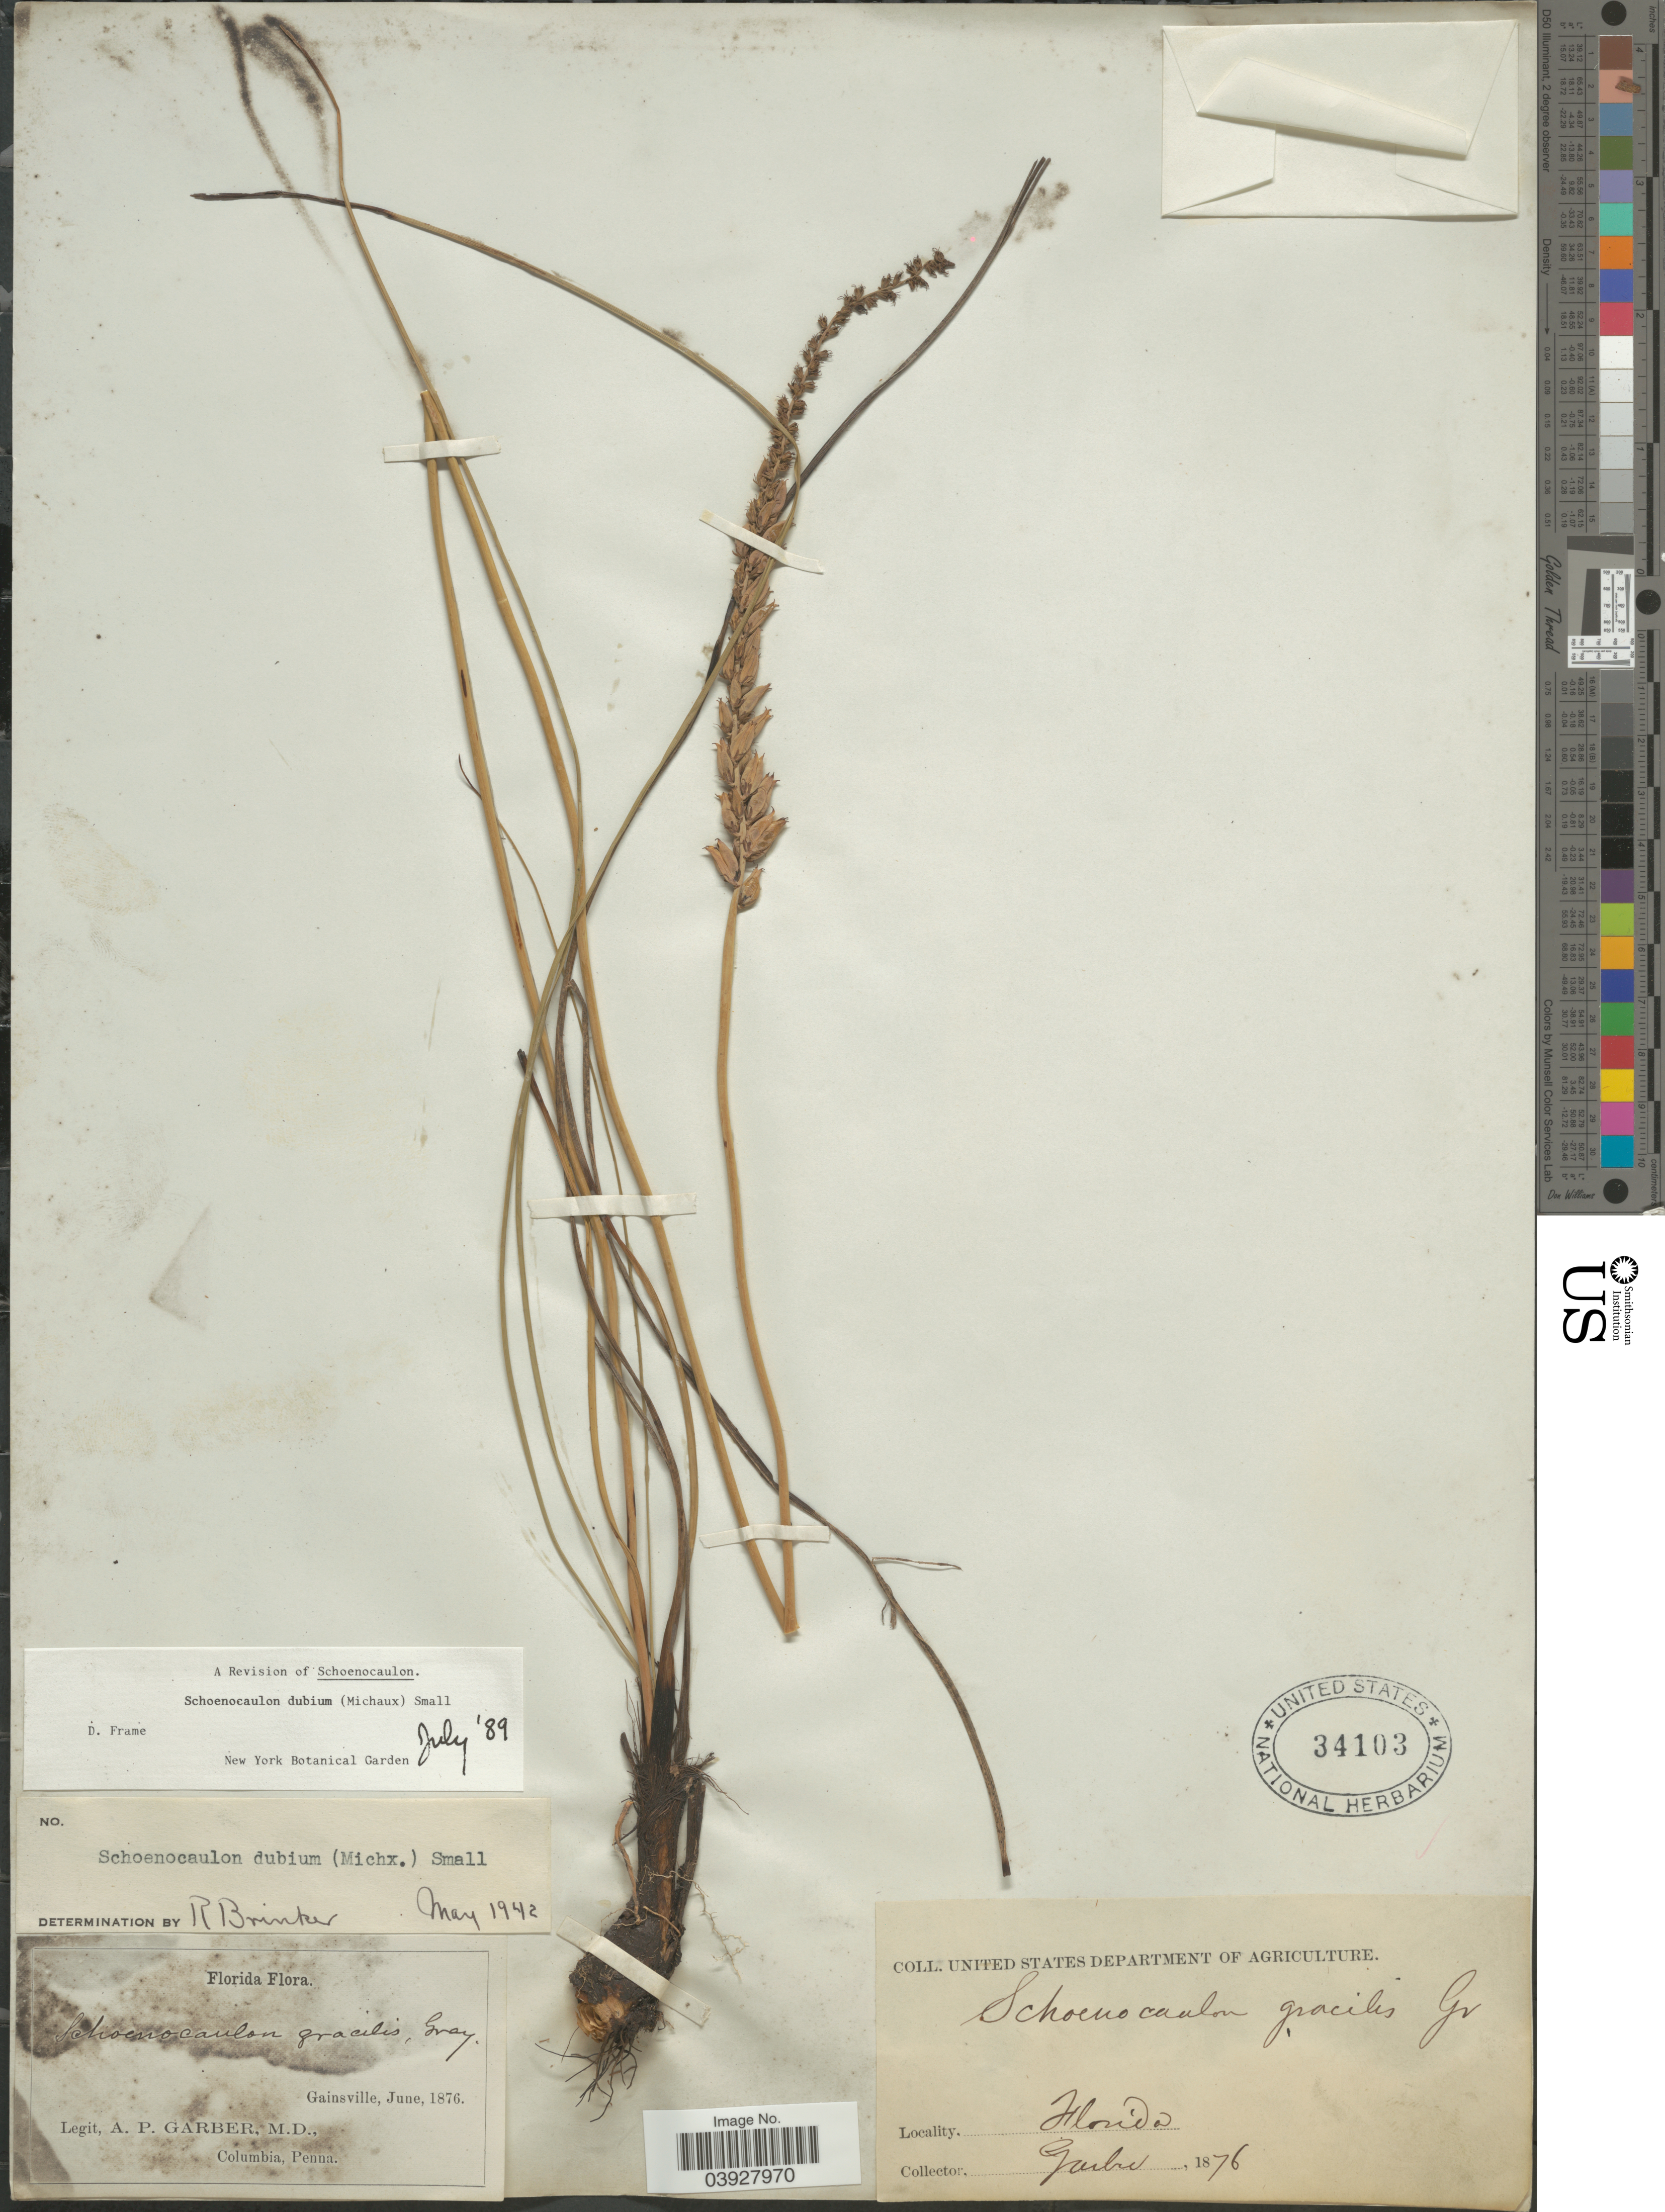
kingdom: Plantae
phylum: Tracheophyta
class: Liliopsida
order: Liliales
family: Melanthiaceae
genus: Schoenocaulon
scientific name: Schoenocaulon dubium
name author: (Michx.) Small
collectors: A. P. Garber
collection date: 1876-06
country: United States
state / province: Florida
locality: Gainsville.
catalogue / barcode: US 34103